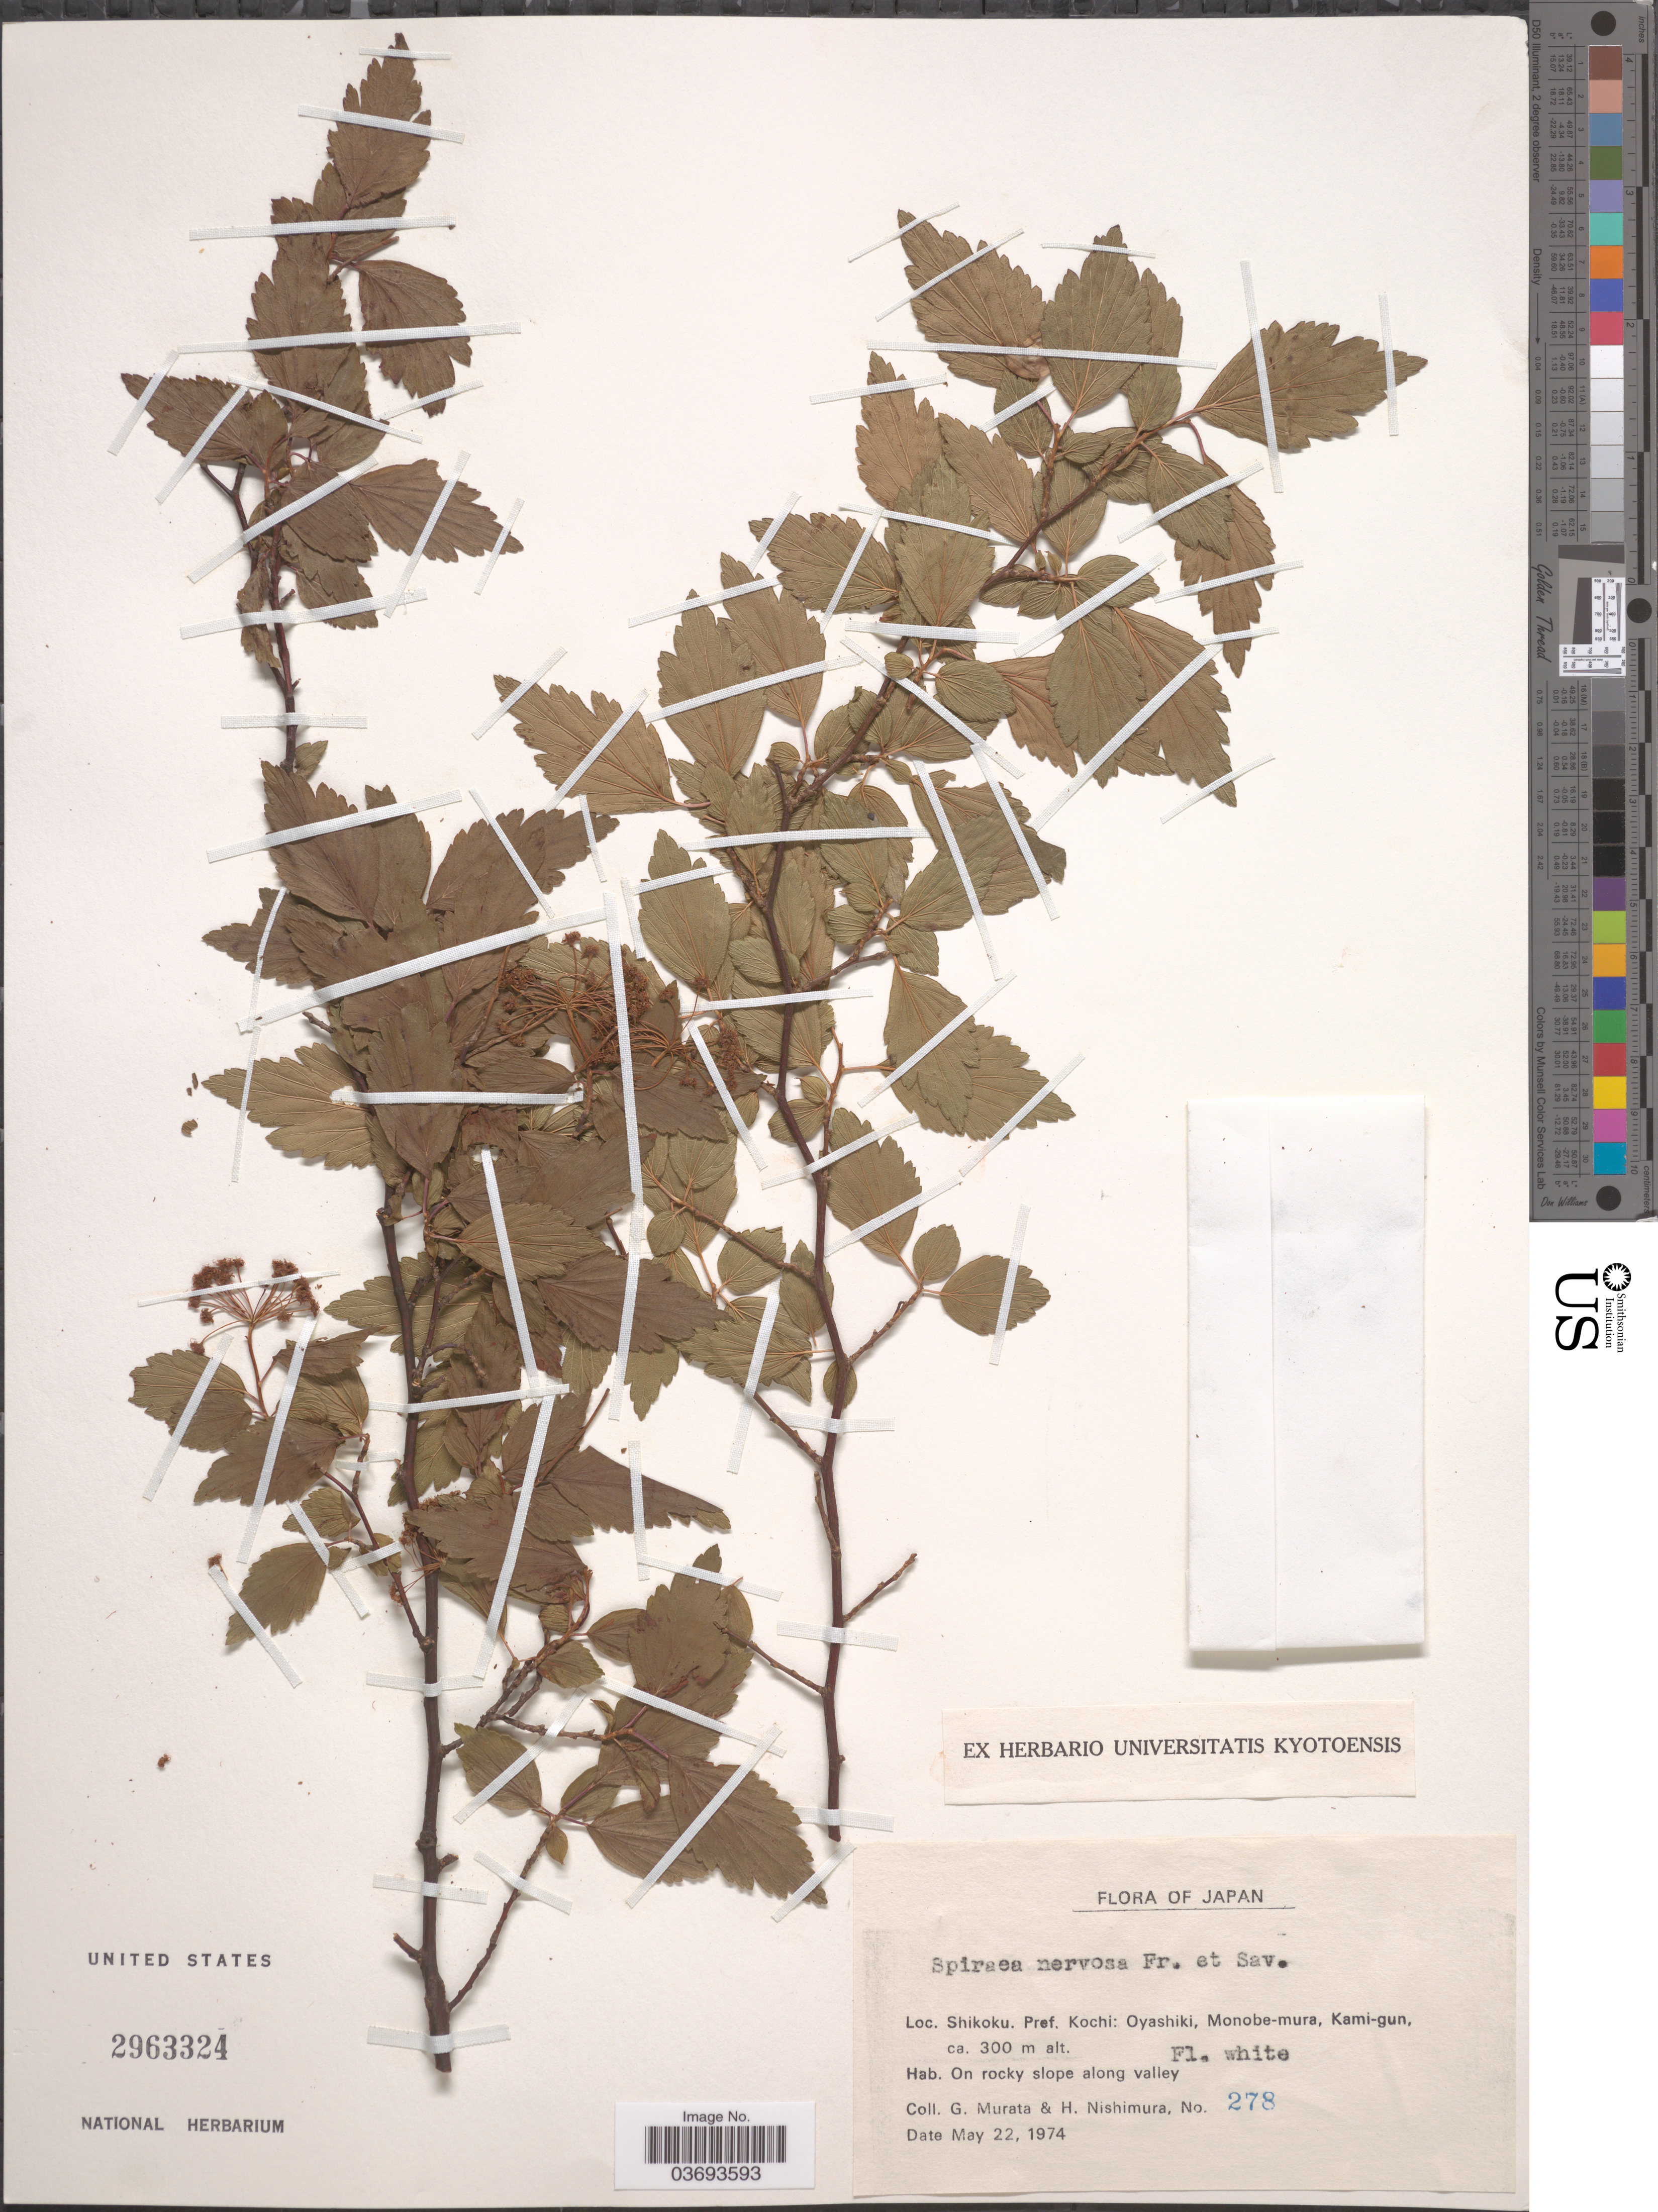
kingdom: Plantae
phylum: Tracheophyta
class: Magnoliopsida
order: Rosales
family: Rosaceae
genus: Spiraea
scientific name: Spiraea nervosa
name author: Franch. & Sav.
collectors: G. Murata & H. Nishimura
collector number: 278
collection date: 1974-05-22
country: Japan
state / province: Koti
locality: Shikoku. Pref. Kochi: Oyashiki, Monobe-mura, Kami-gun.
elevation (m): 300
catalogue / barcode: US 2963324